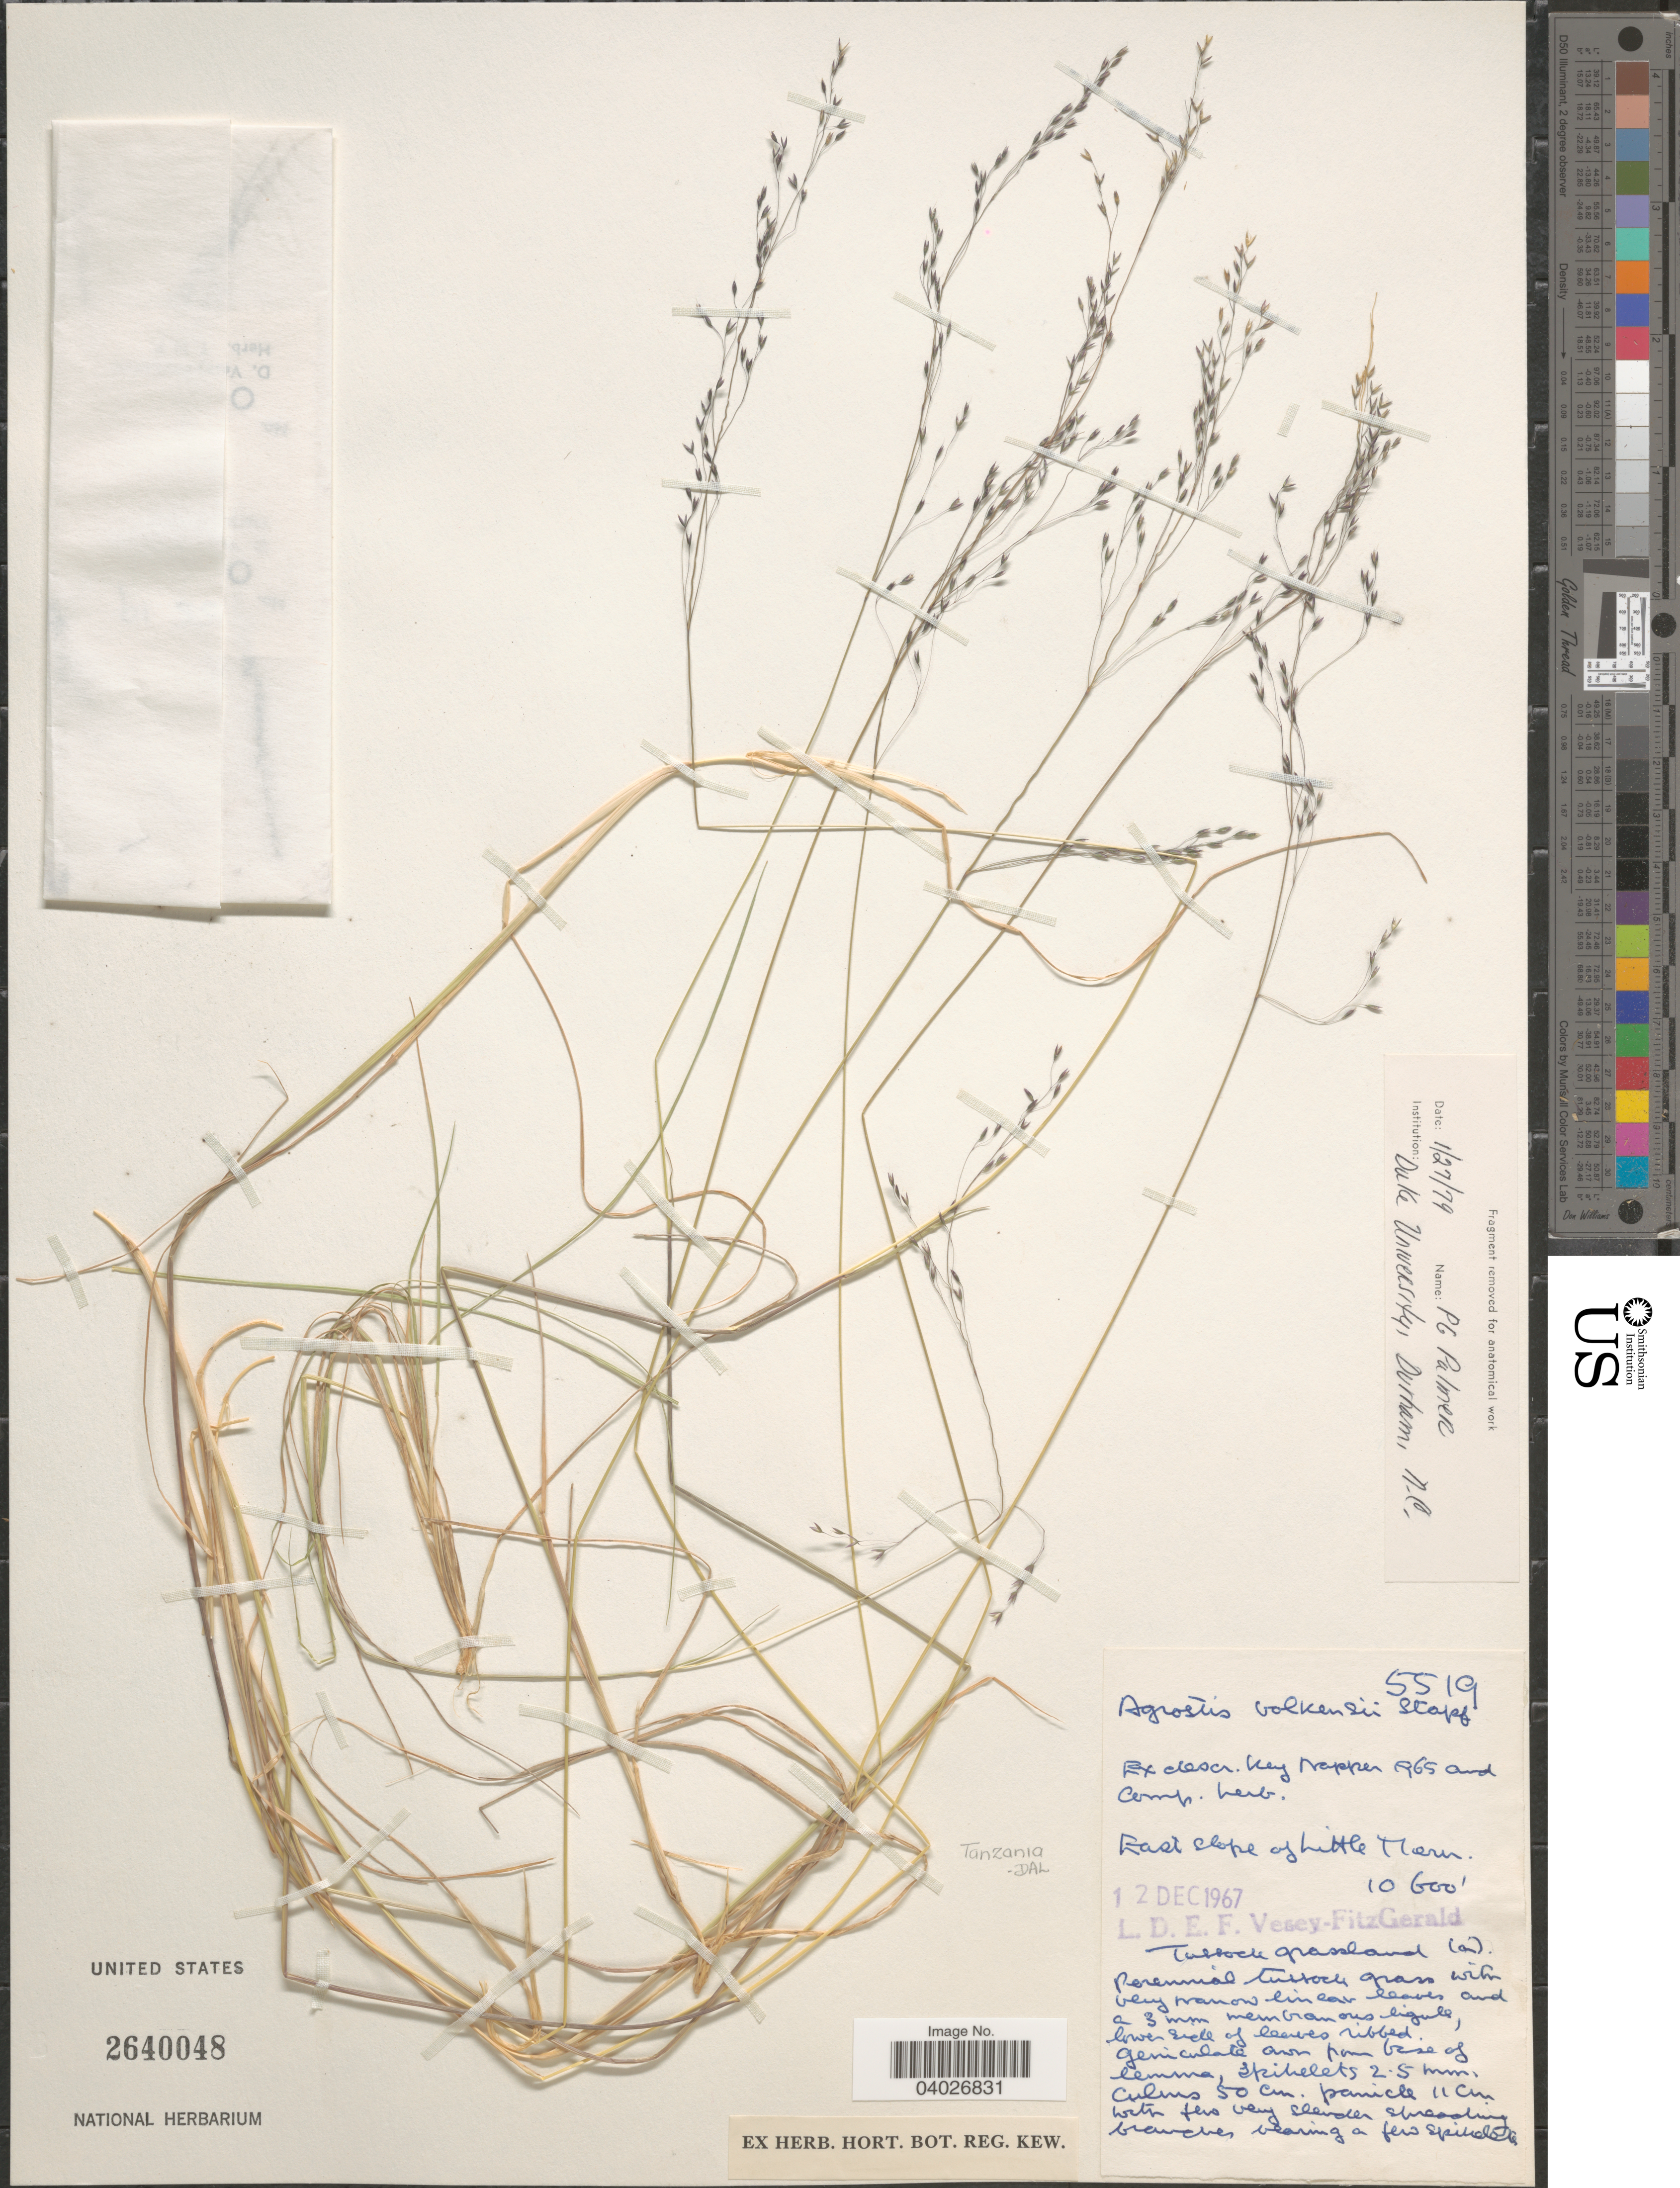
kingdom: Plantae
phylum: Tracheophyta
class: Liliopsida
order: Poales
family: Poaceae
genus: Agrostis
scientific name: Agrostis volkensii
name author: Stapf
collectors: L. Vesey-Fitzgerald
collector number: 5519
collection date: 1967-12-12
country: Tanzania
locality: East slope of Little Meru.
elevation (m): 3231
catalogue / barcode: US 2640048